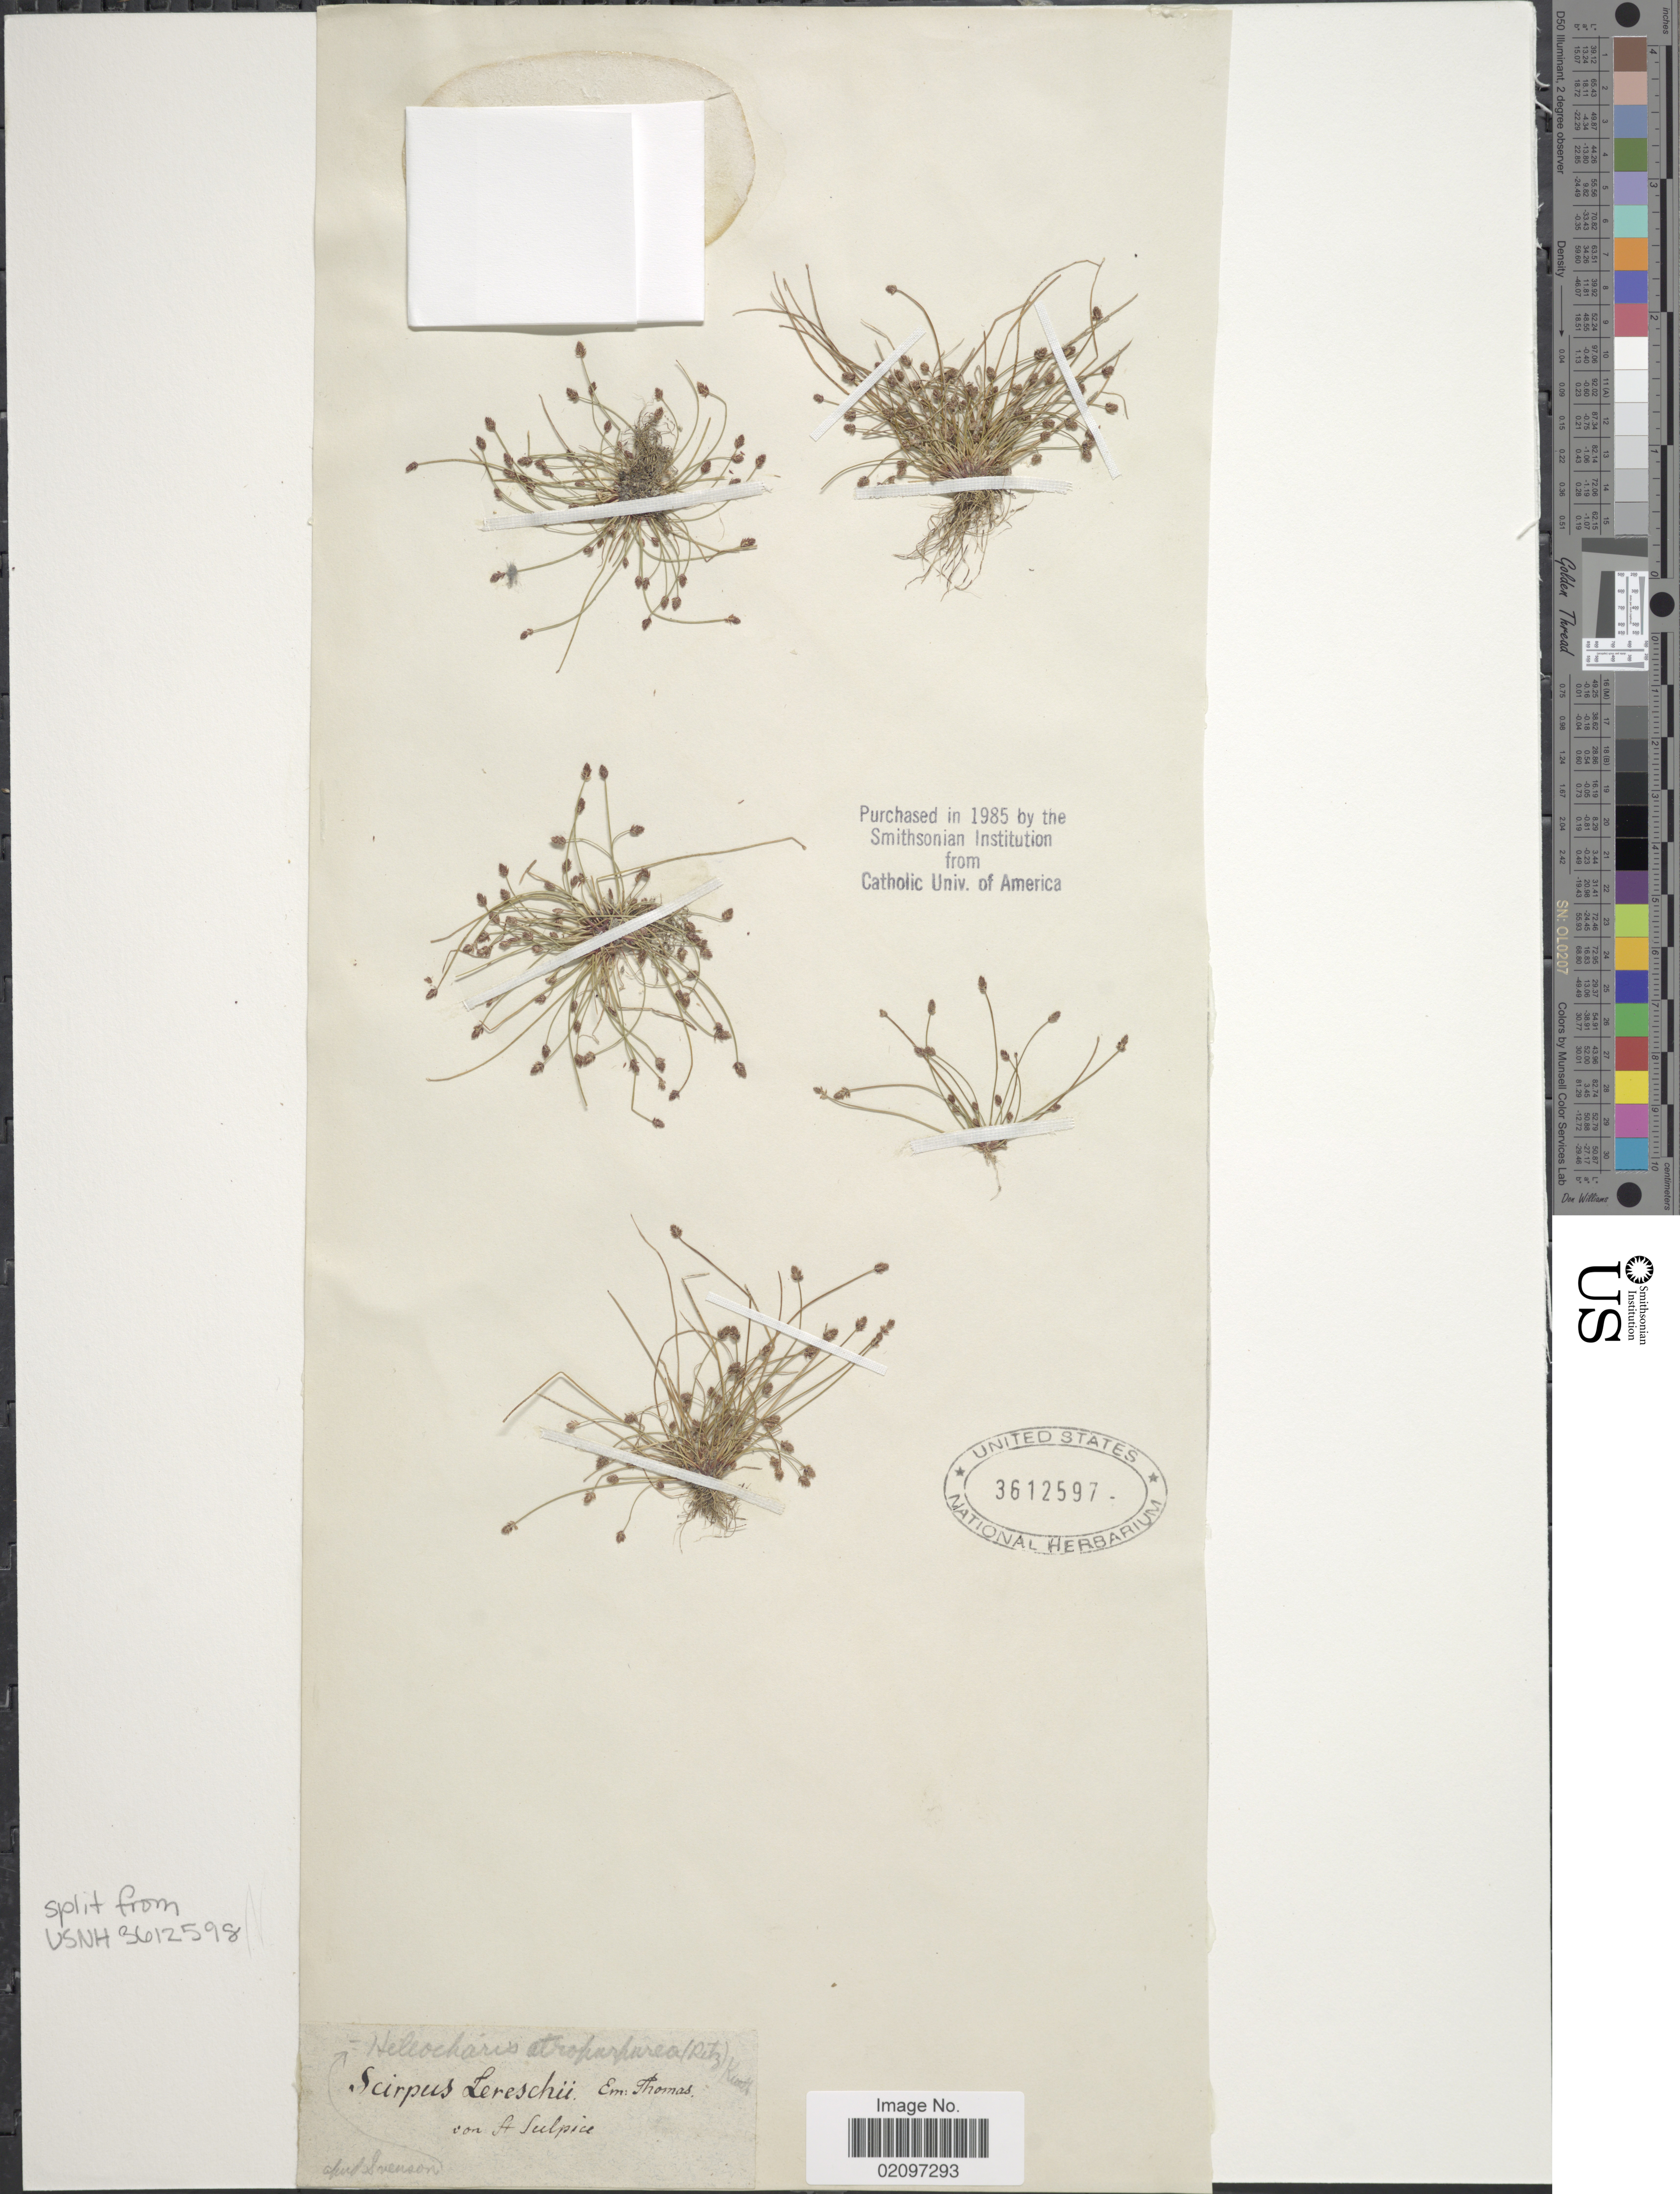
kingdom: Plantae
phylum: Tracheophyta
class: Liliopsida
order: Poales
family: Cyperaceae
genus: Eleocharis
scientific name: Eleocharis atropurpurea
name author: (Retz.) J. Presl & C. Presl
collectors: -. Svenson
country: France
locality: Von Ft. Sulpice [unsure placement]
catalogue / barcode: US 3612597